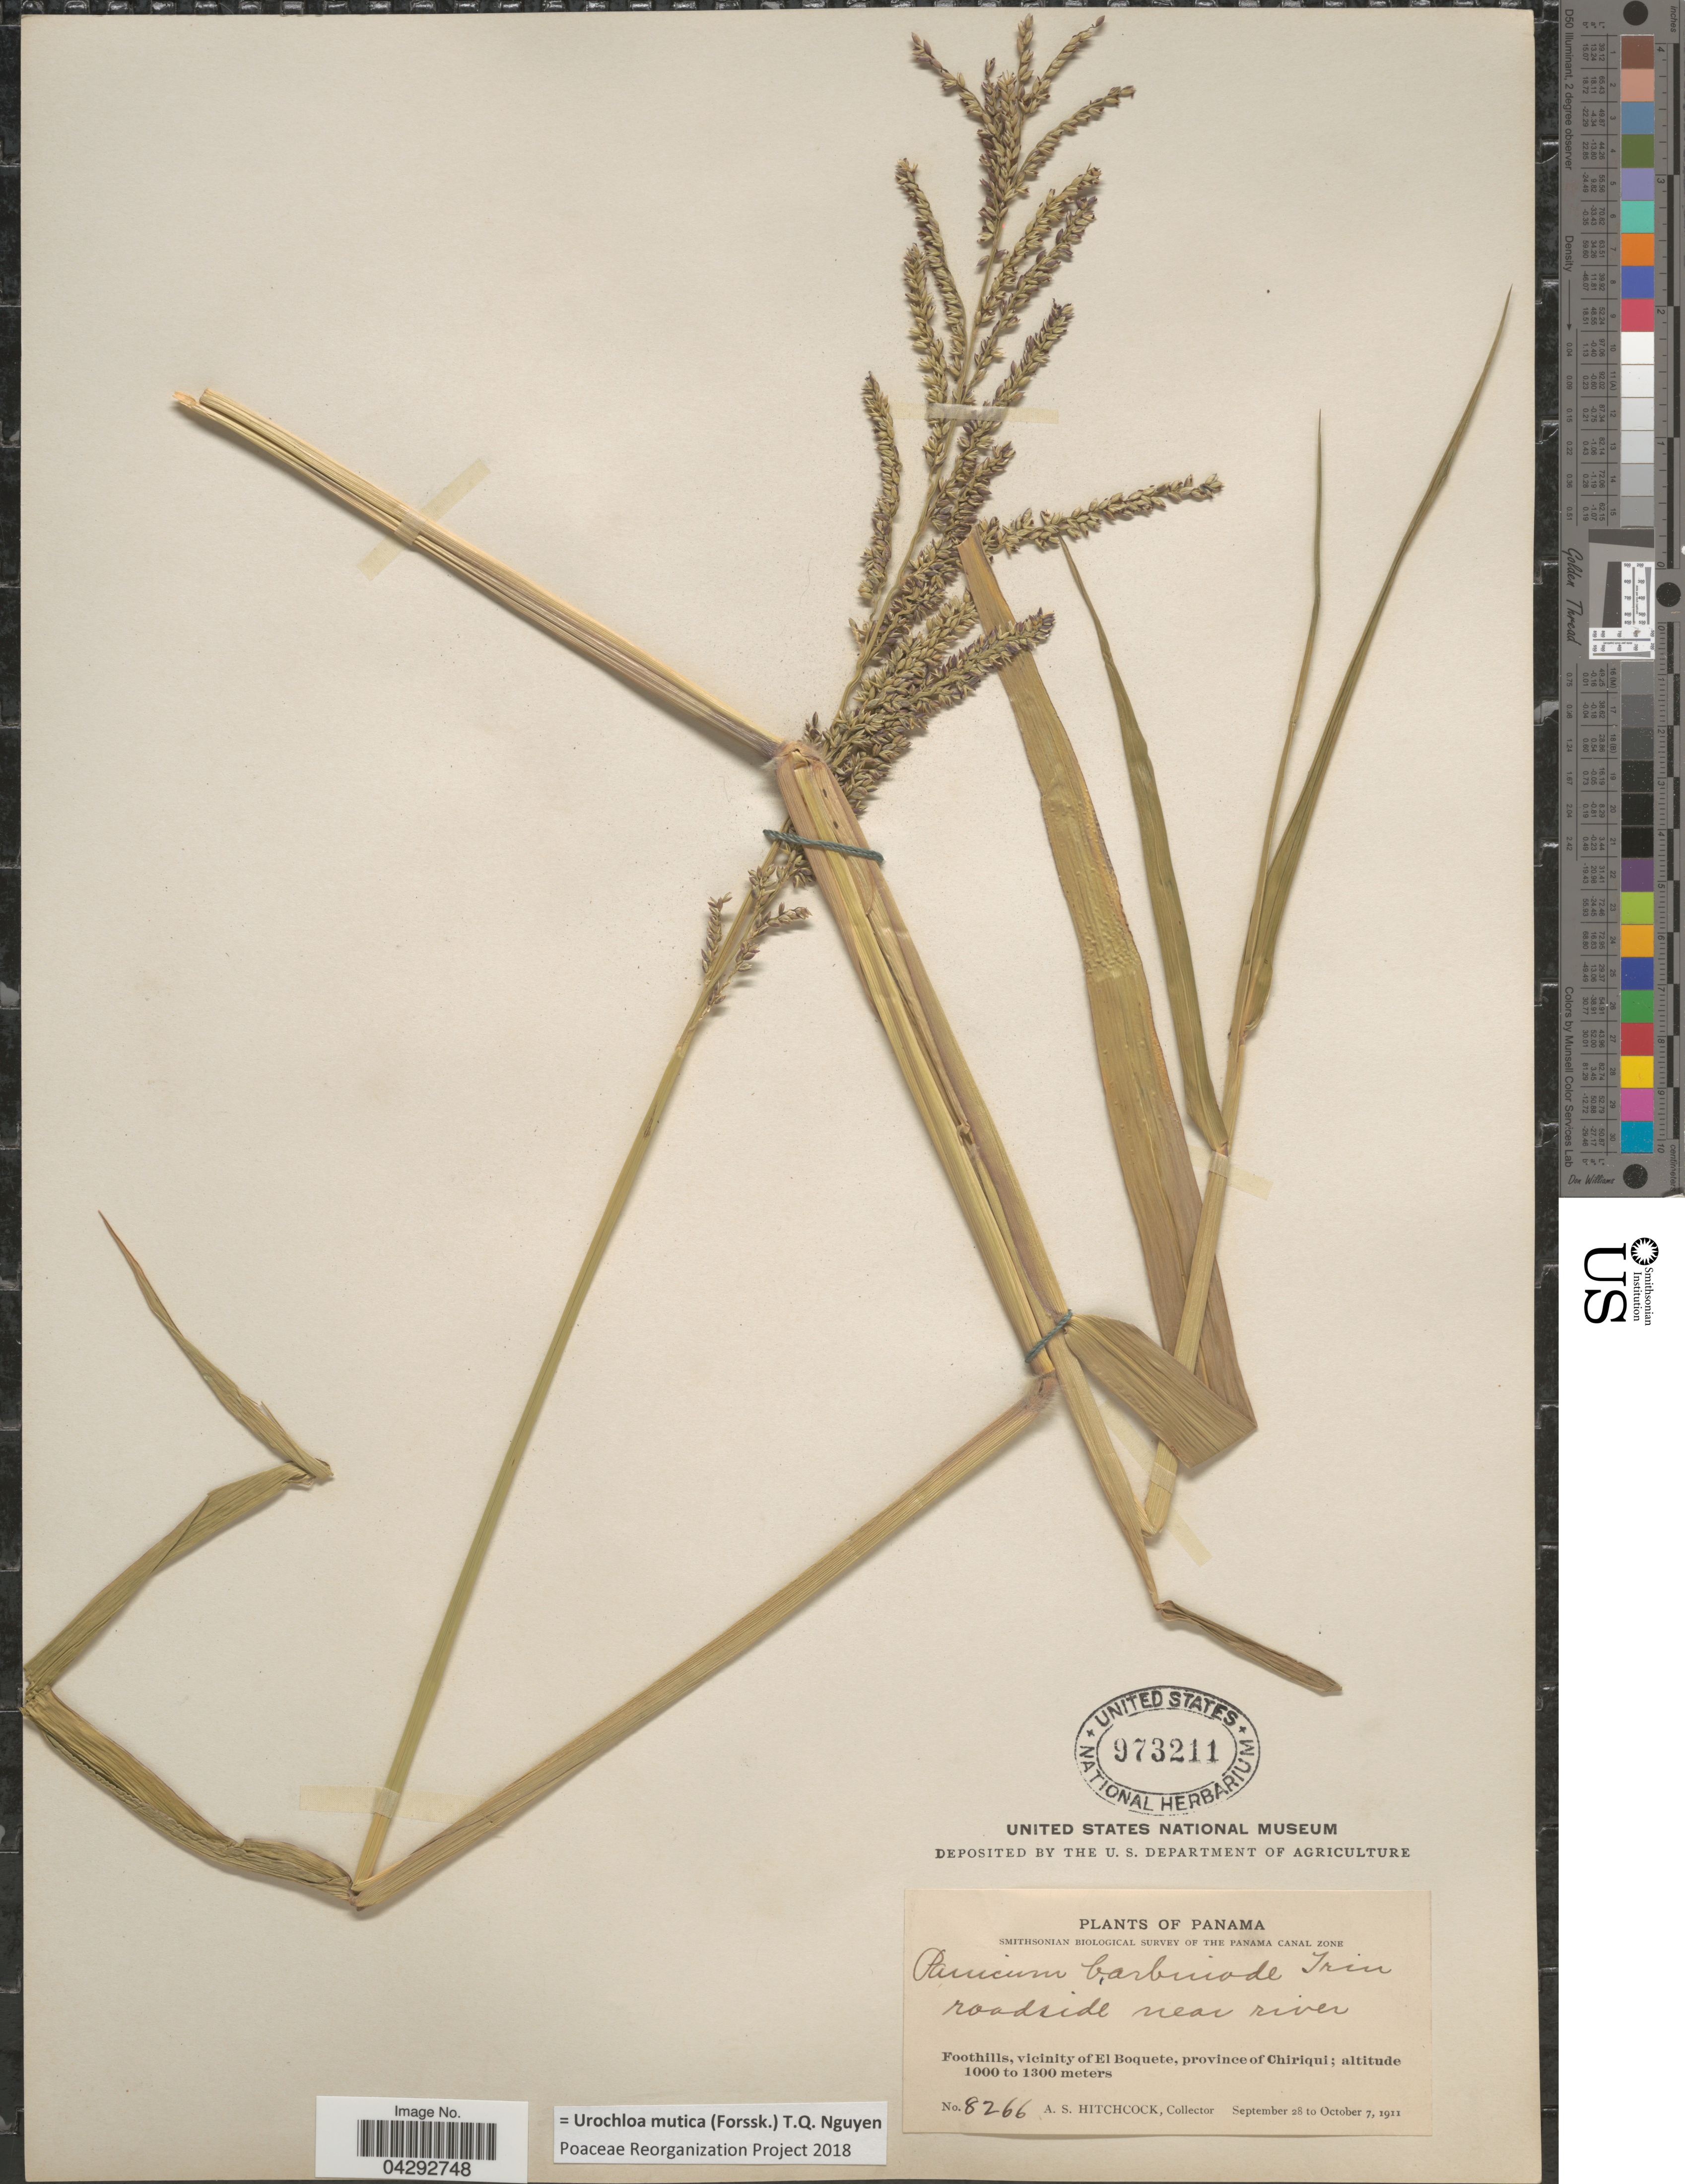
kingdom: Plantae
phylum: Tracheophyta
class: Liliopsida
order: Poales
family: Poaceae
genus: Urochloa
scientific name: Urochloa mutica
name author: (Forssk.) T.Q. Nguyen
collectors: A. S. Hitchcock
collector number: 8266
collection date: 1911-09-28/1911-10-07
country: Panama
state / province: Chiriqui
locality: Smithsonian Biological Survey. Roadside near river. Foothills, vicinity of El Boquete.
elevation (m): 1000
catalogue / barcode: US 973211